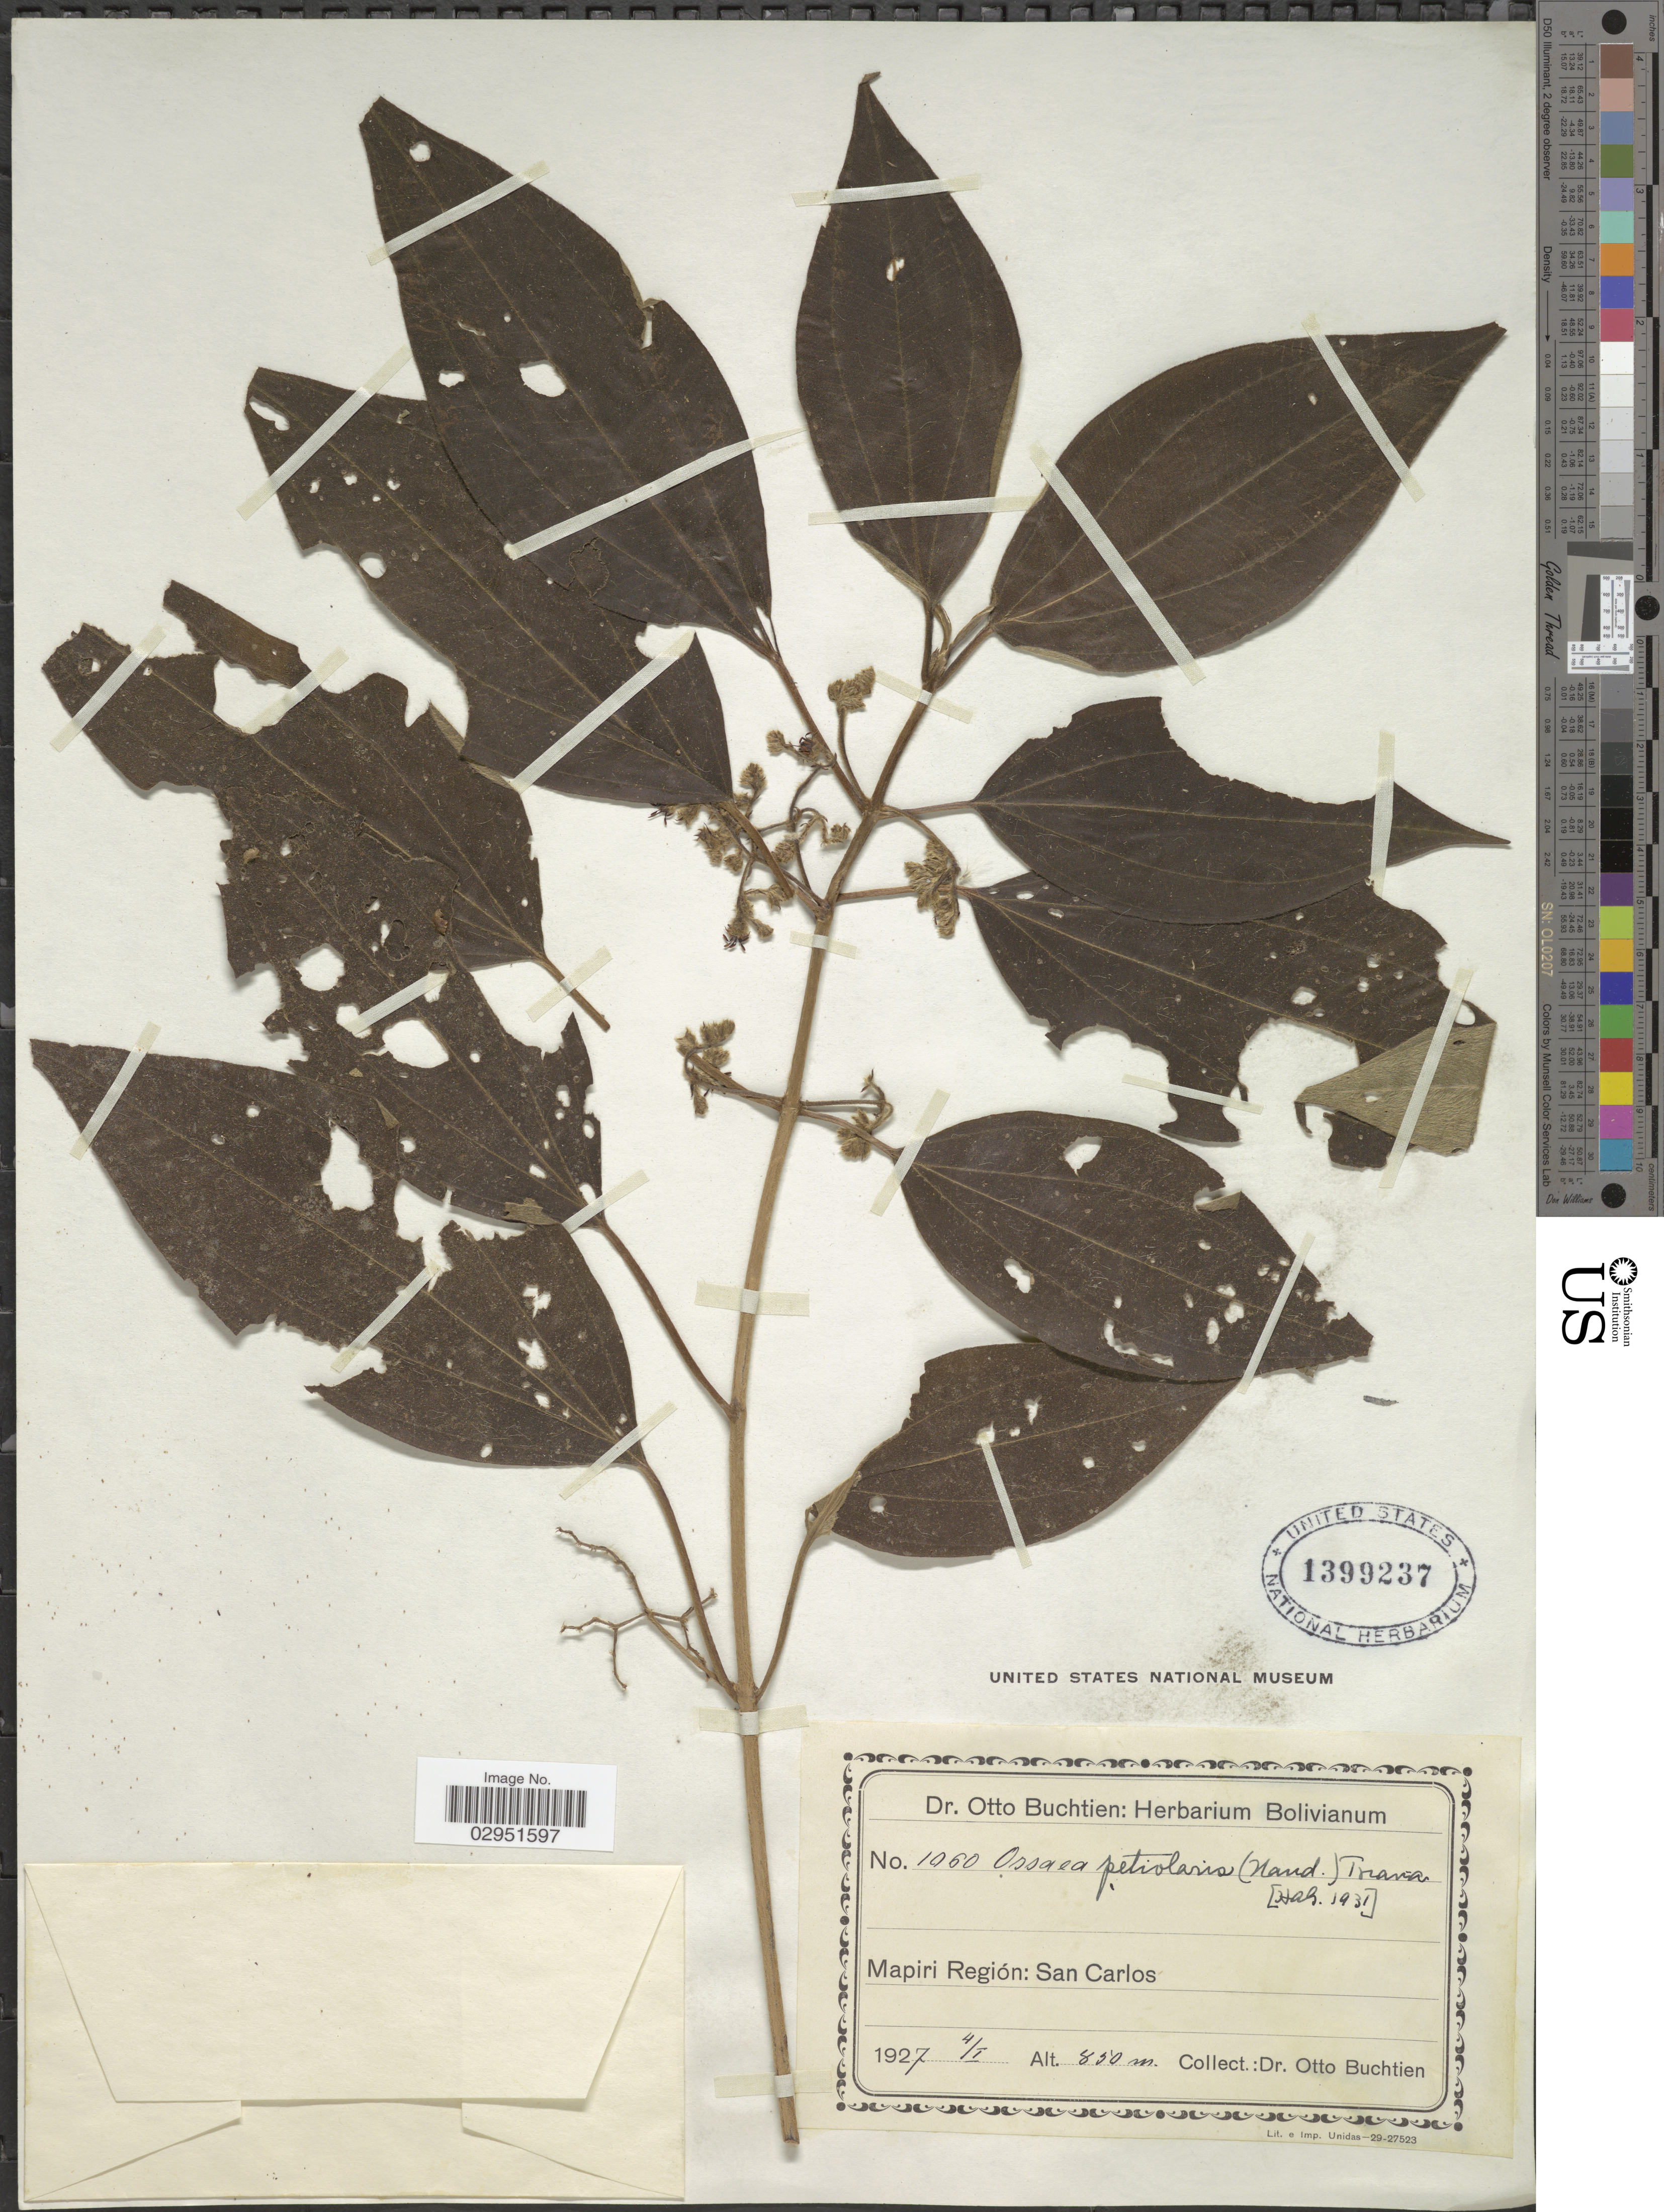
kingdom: Plantae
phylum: Tracheophyta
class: Magnoliopsida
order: Myrtales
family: Melastomataceae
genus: Ossaea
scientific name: Ossaea petiolaris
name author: (Naudin) Triana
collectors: O. Buchtien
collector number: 1060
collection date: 1927-01-04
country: Bolivia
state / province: La Paz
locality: Mapiri Región: San Carlos.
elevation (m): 850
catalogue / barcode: US 1399237